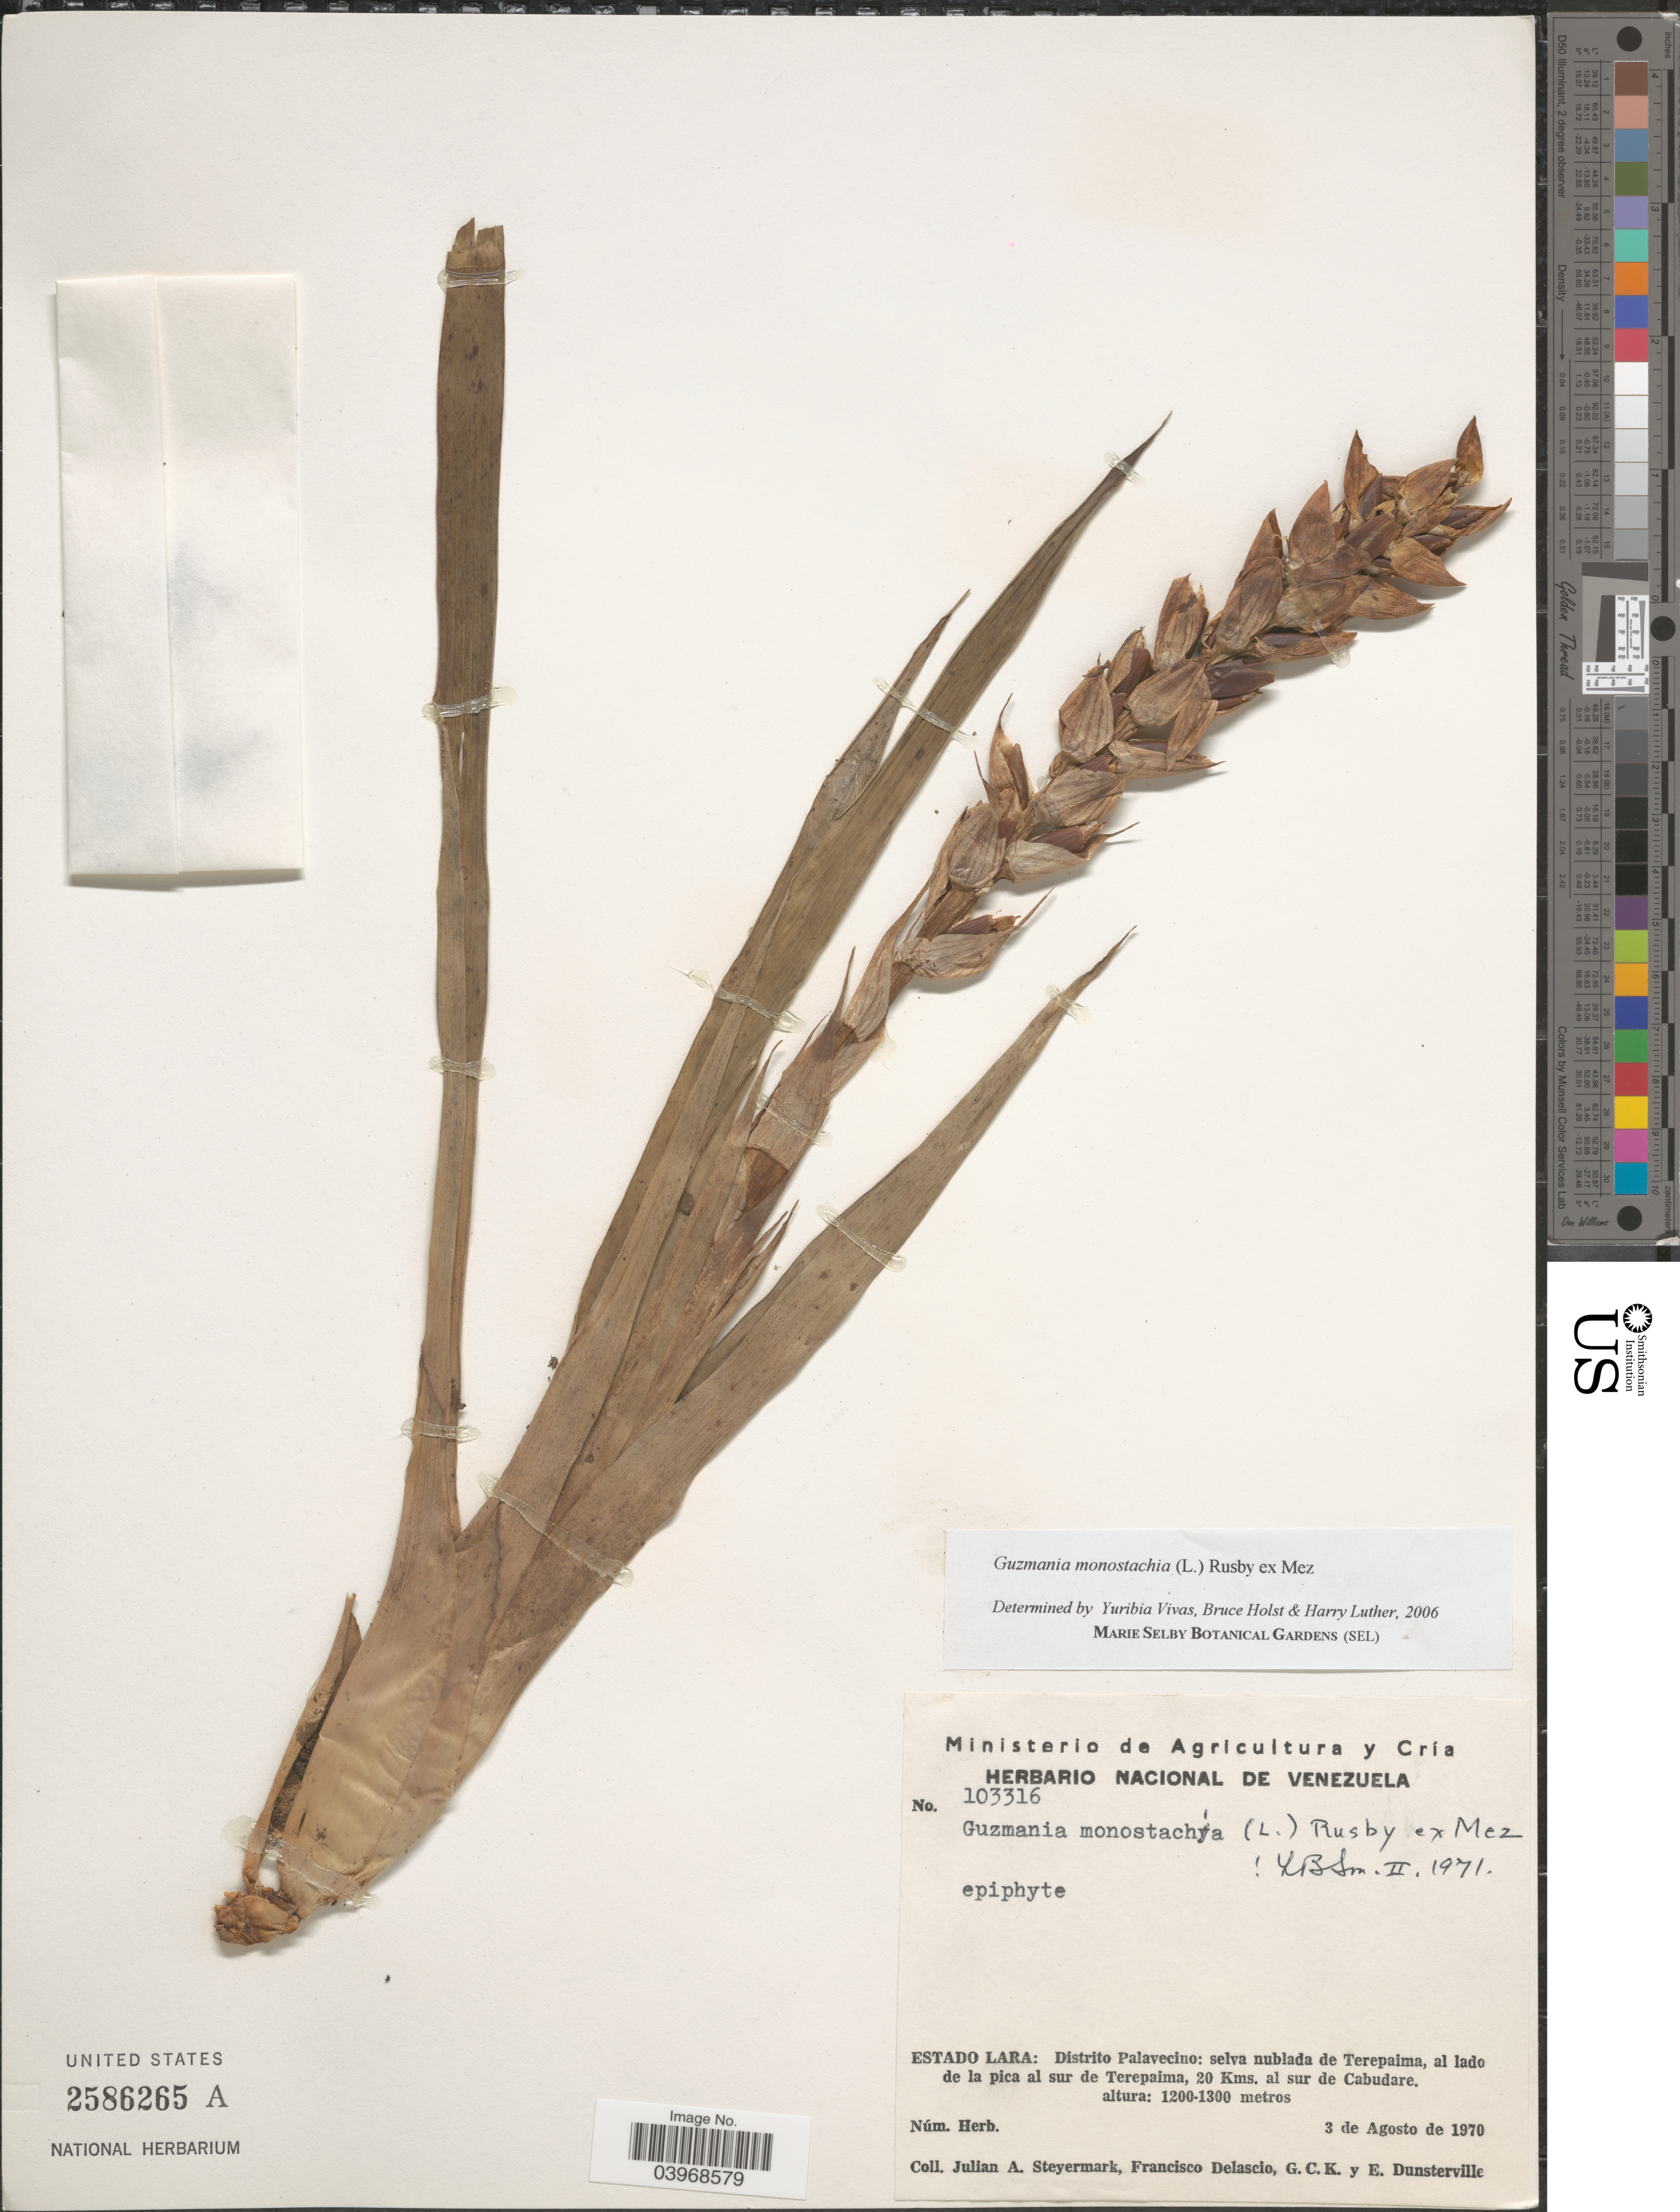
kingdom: Plantae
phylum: Tracheophyta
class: Liliopsida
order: Poales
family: Bromeliaceae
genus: Guzmania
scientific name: Guzmania monostachia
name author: (L.) Rusby ex Mez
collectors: J. Steyermark, F. Delascio, G. C. K. Dunsterville & E. Dunsterville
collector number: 103316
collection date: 1970-08-03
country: Venezuela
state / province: Lara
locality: Distrito Palavecino: selva nublada de Terepaima, al lado de la pica al sur de Terepaima, 20 Kms. al sur de Cabudare.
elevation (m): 1200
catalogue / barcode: US 2586265A